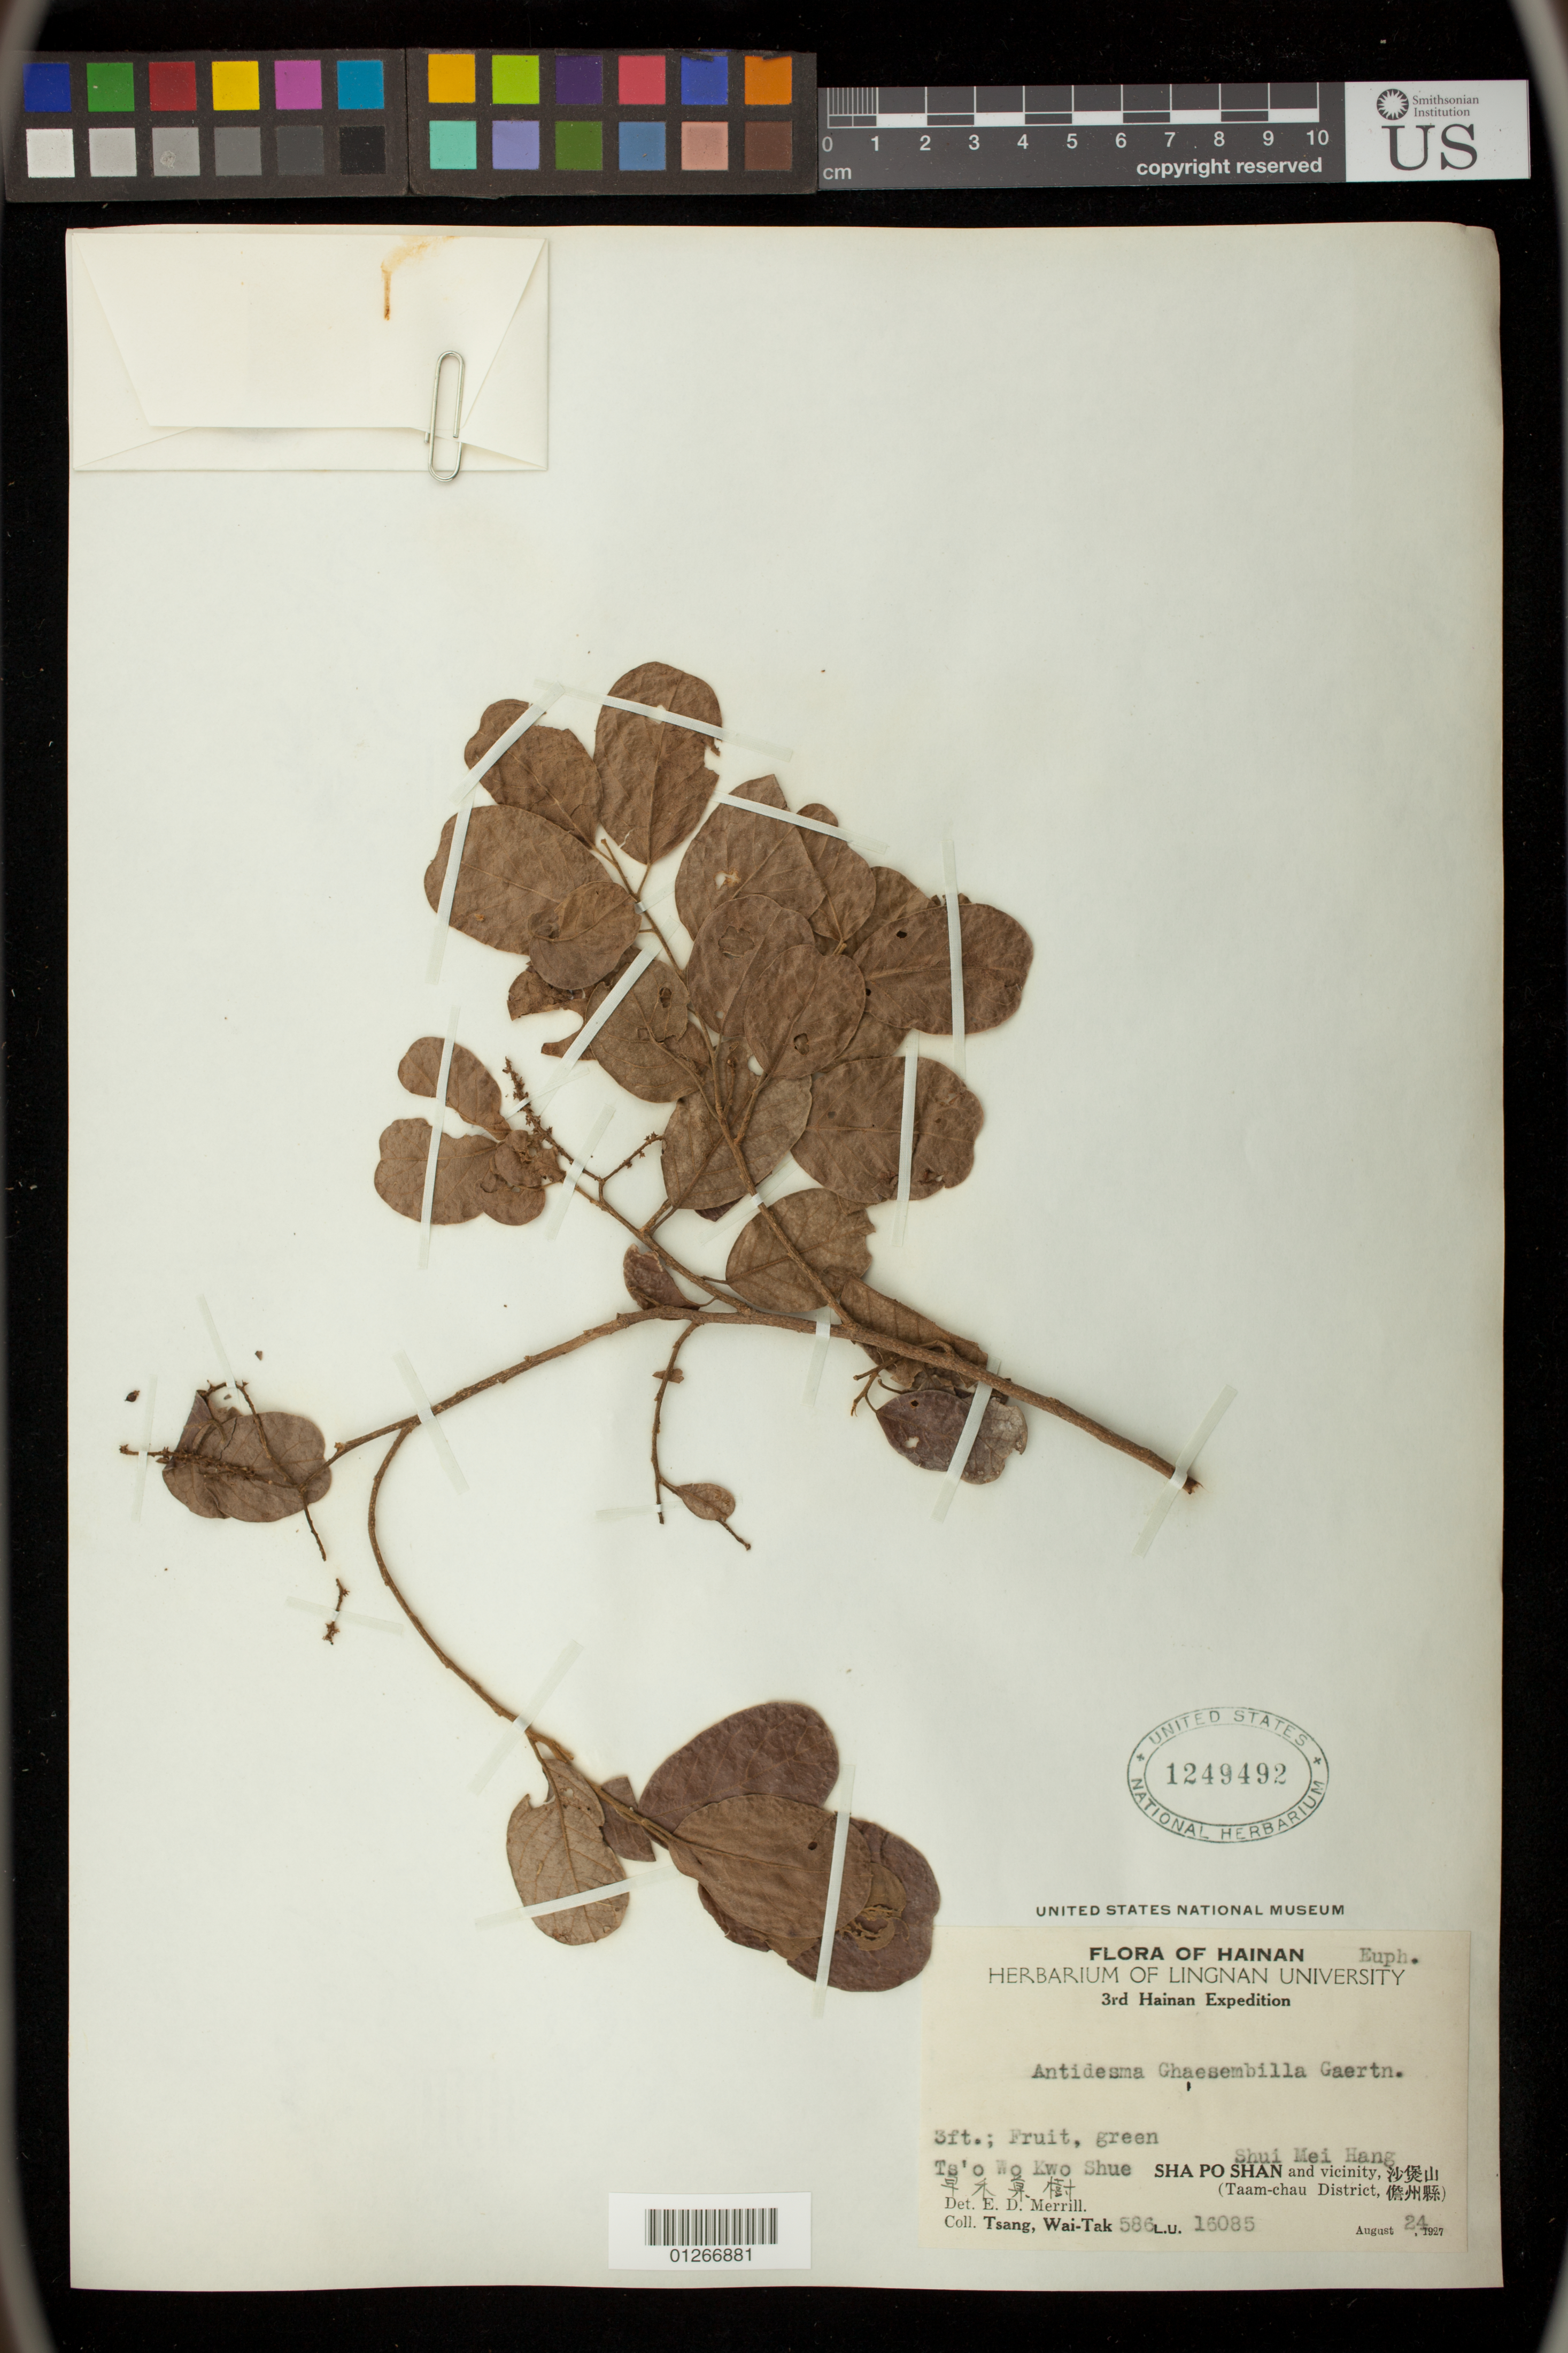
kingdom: Plantae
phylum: Tracheophyta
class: Magnoliopsida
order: Malpighiales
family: Phyllanthaceae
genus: Antidesma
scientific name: Antidesma ghaesembilla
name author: Gaertn.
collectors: W. T. Tsang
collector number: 586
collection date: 1927-08-24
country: China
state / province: Hainan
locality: Ta'o Wo Kwo Shue, Shui Mei Hang, Sha Po Shan and vicinity, (Taam-chau District)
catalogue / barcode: US 1249492